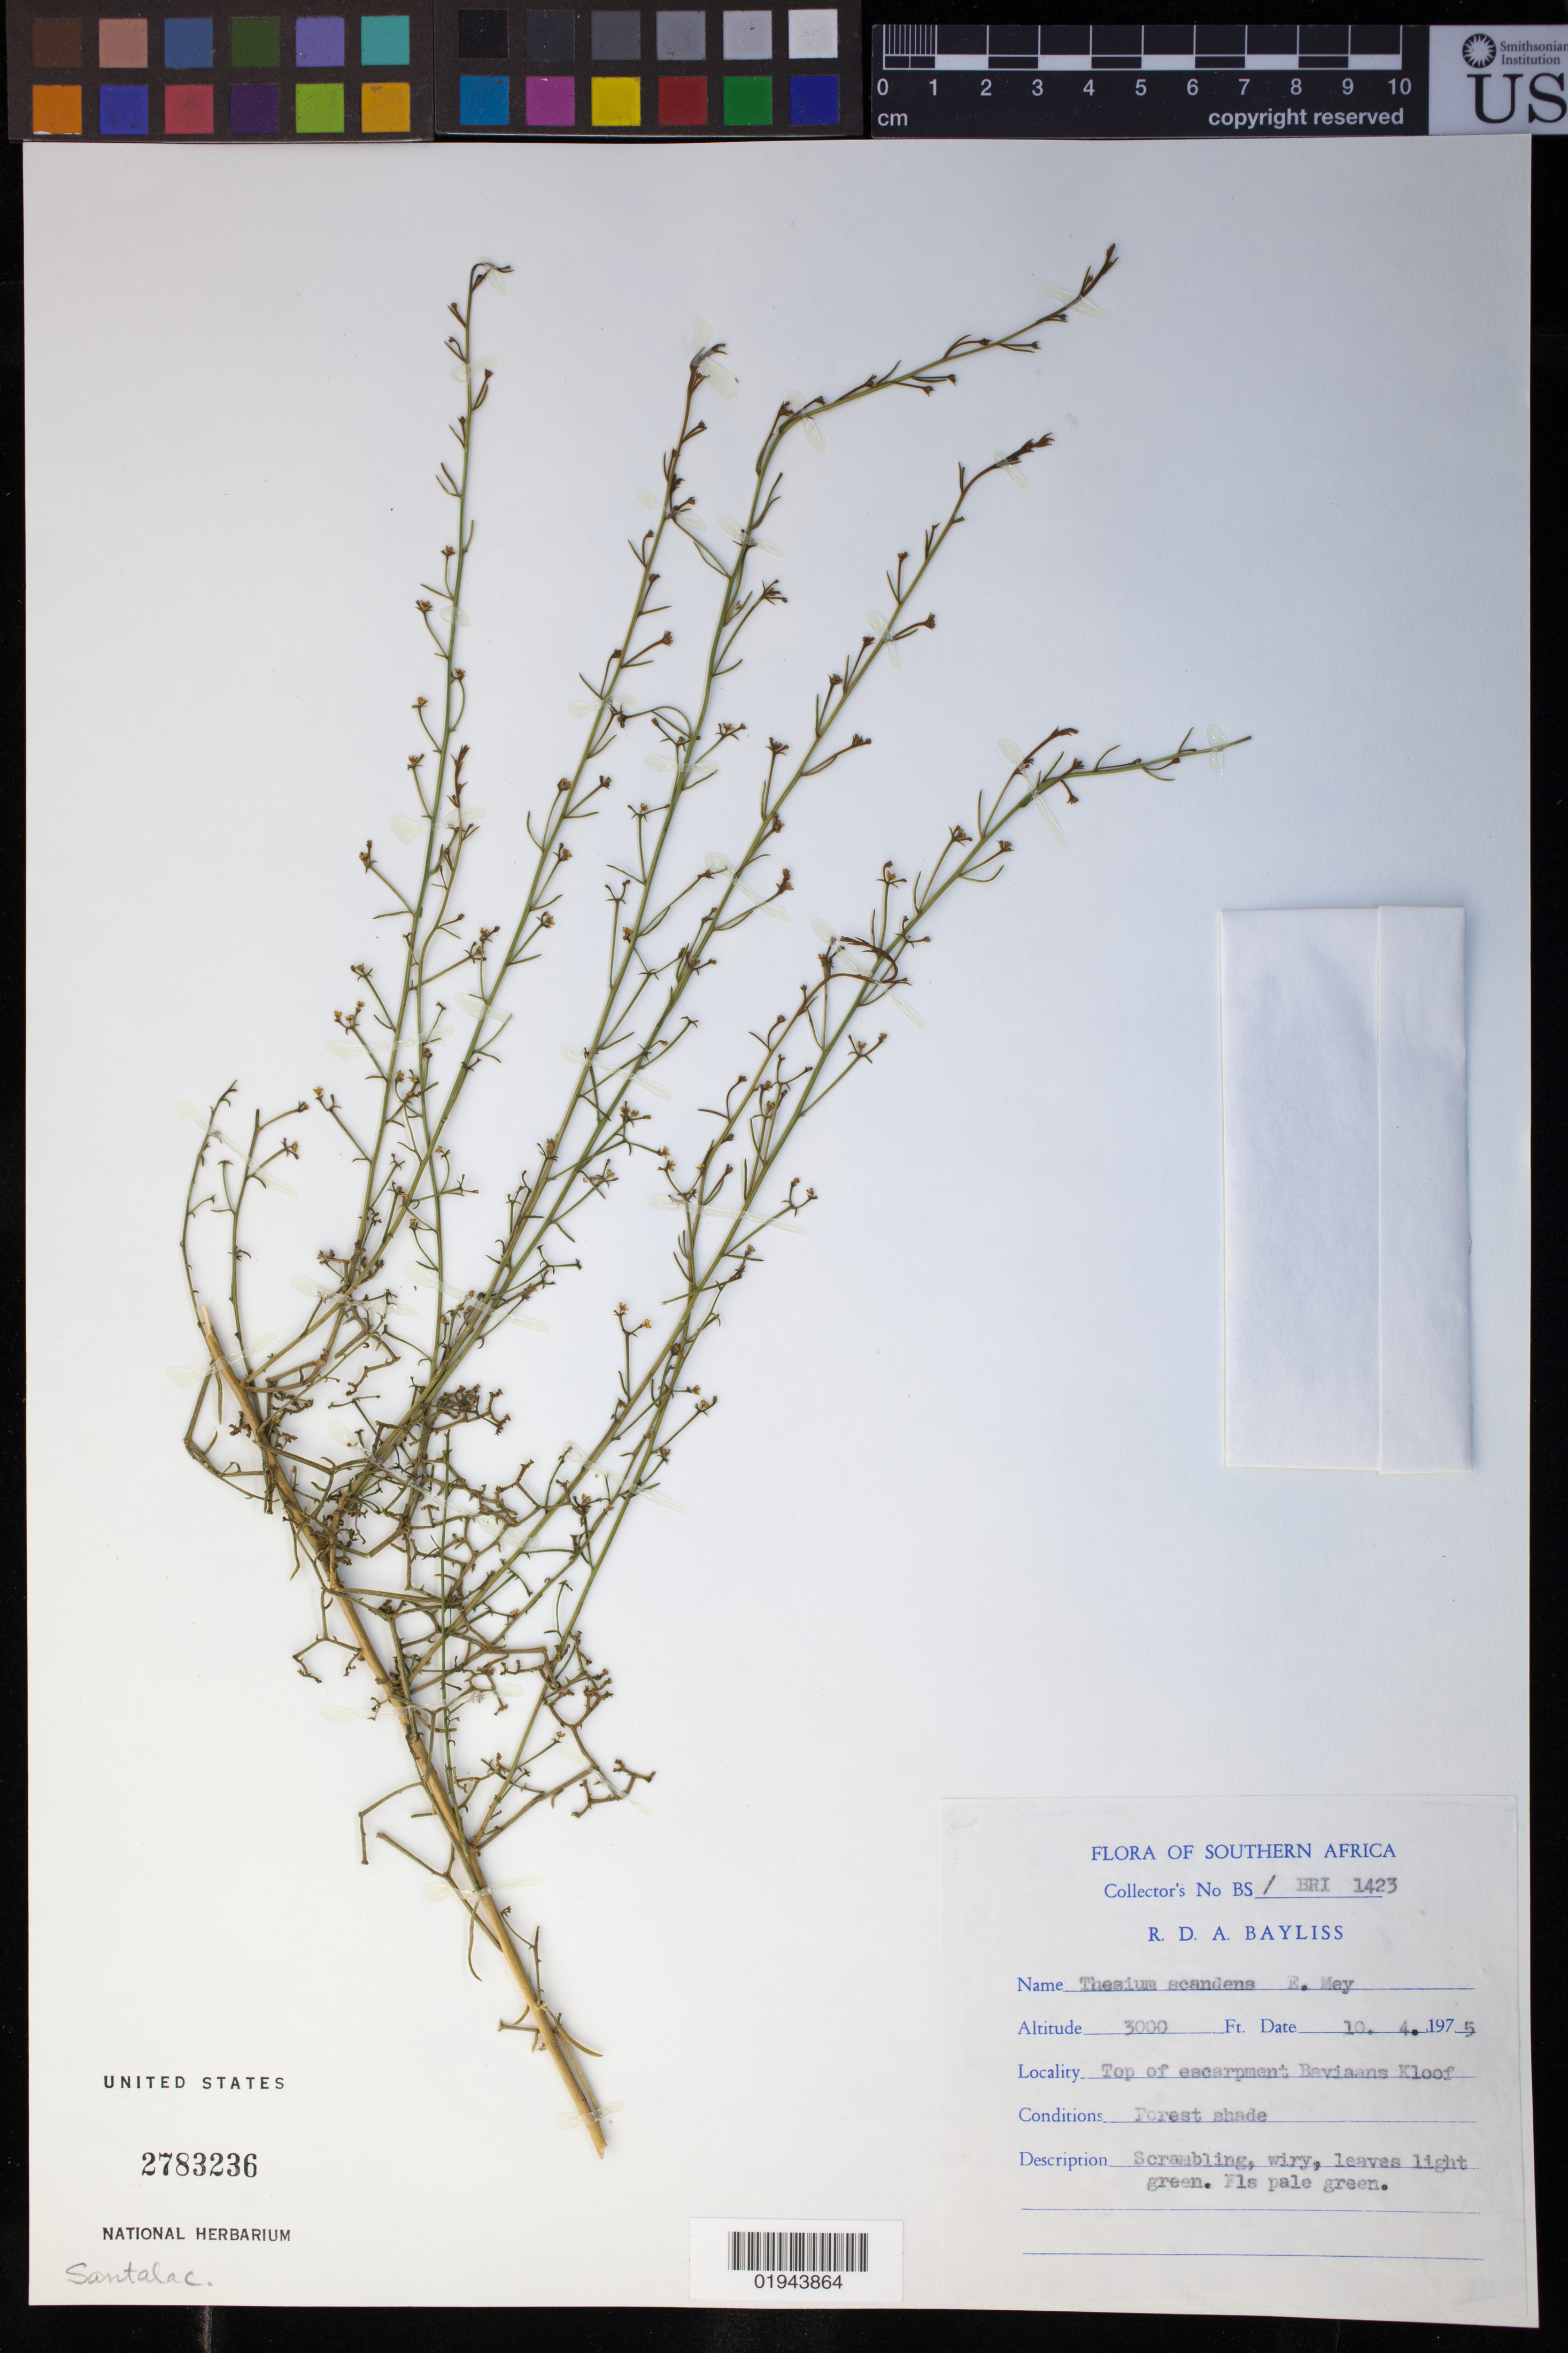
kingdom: Plantae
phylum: Tracheophyta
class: Magnoliopsida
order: Santalales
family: Thesiaceae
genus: Thesium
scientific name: Thesium scandens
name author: Sond.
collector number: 1423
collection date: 1975-04-10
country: South Africa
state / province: Eastern Cape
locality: Top of escarpment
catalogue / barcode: US 2783236